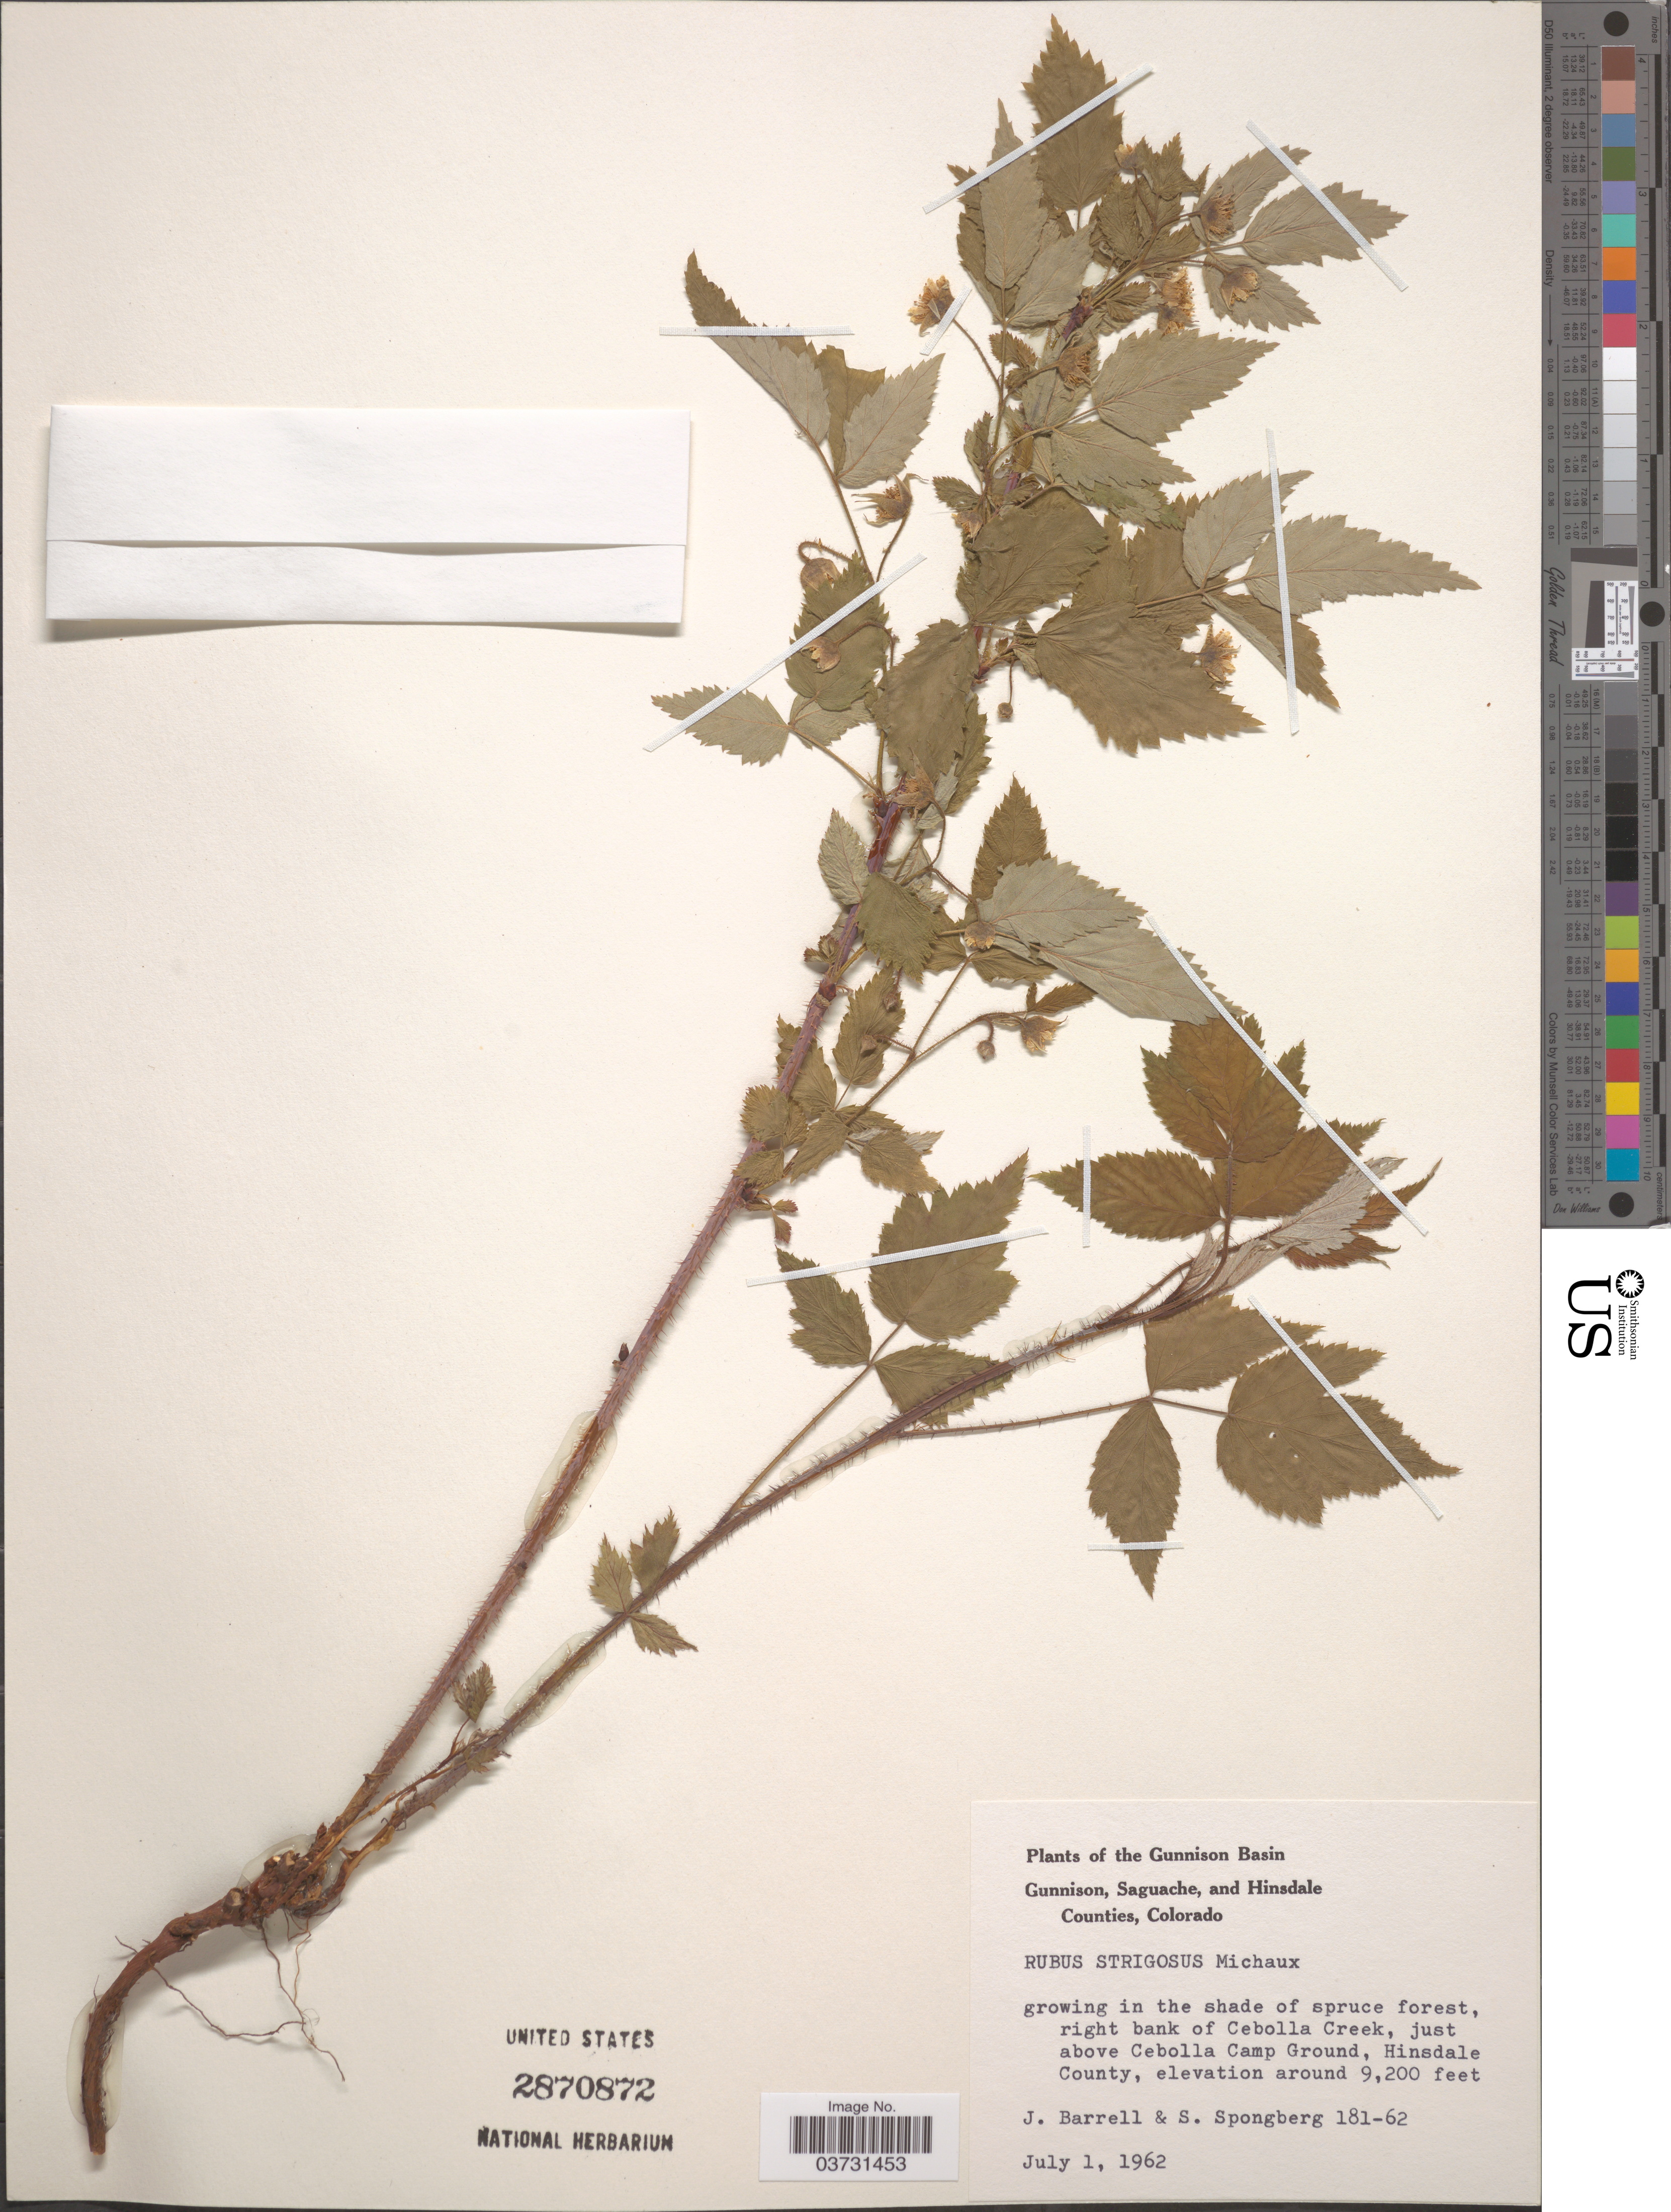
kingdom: Plantae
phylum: Tracheophyta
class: Magnoliopsida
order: Rosales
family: Rosaceae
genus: Rubus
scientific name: Rubus strigosus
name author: Michx.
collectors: J. Barrell & S. A.Spongberg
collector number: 181-62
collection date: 1962-07-01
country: United States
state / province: Colorado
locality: The Gunnison Basin. Right bank of Cebolla Creek, just above Cebolla Creek Camp Ground, Hinsdale County.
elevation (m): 2804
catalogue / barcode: US 2870872